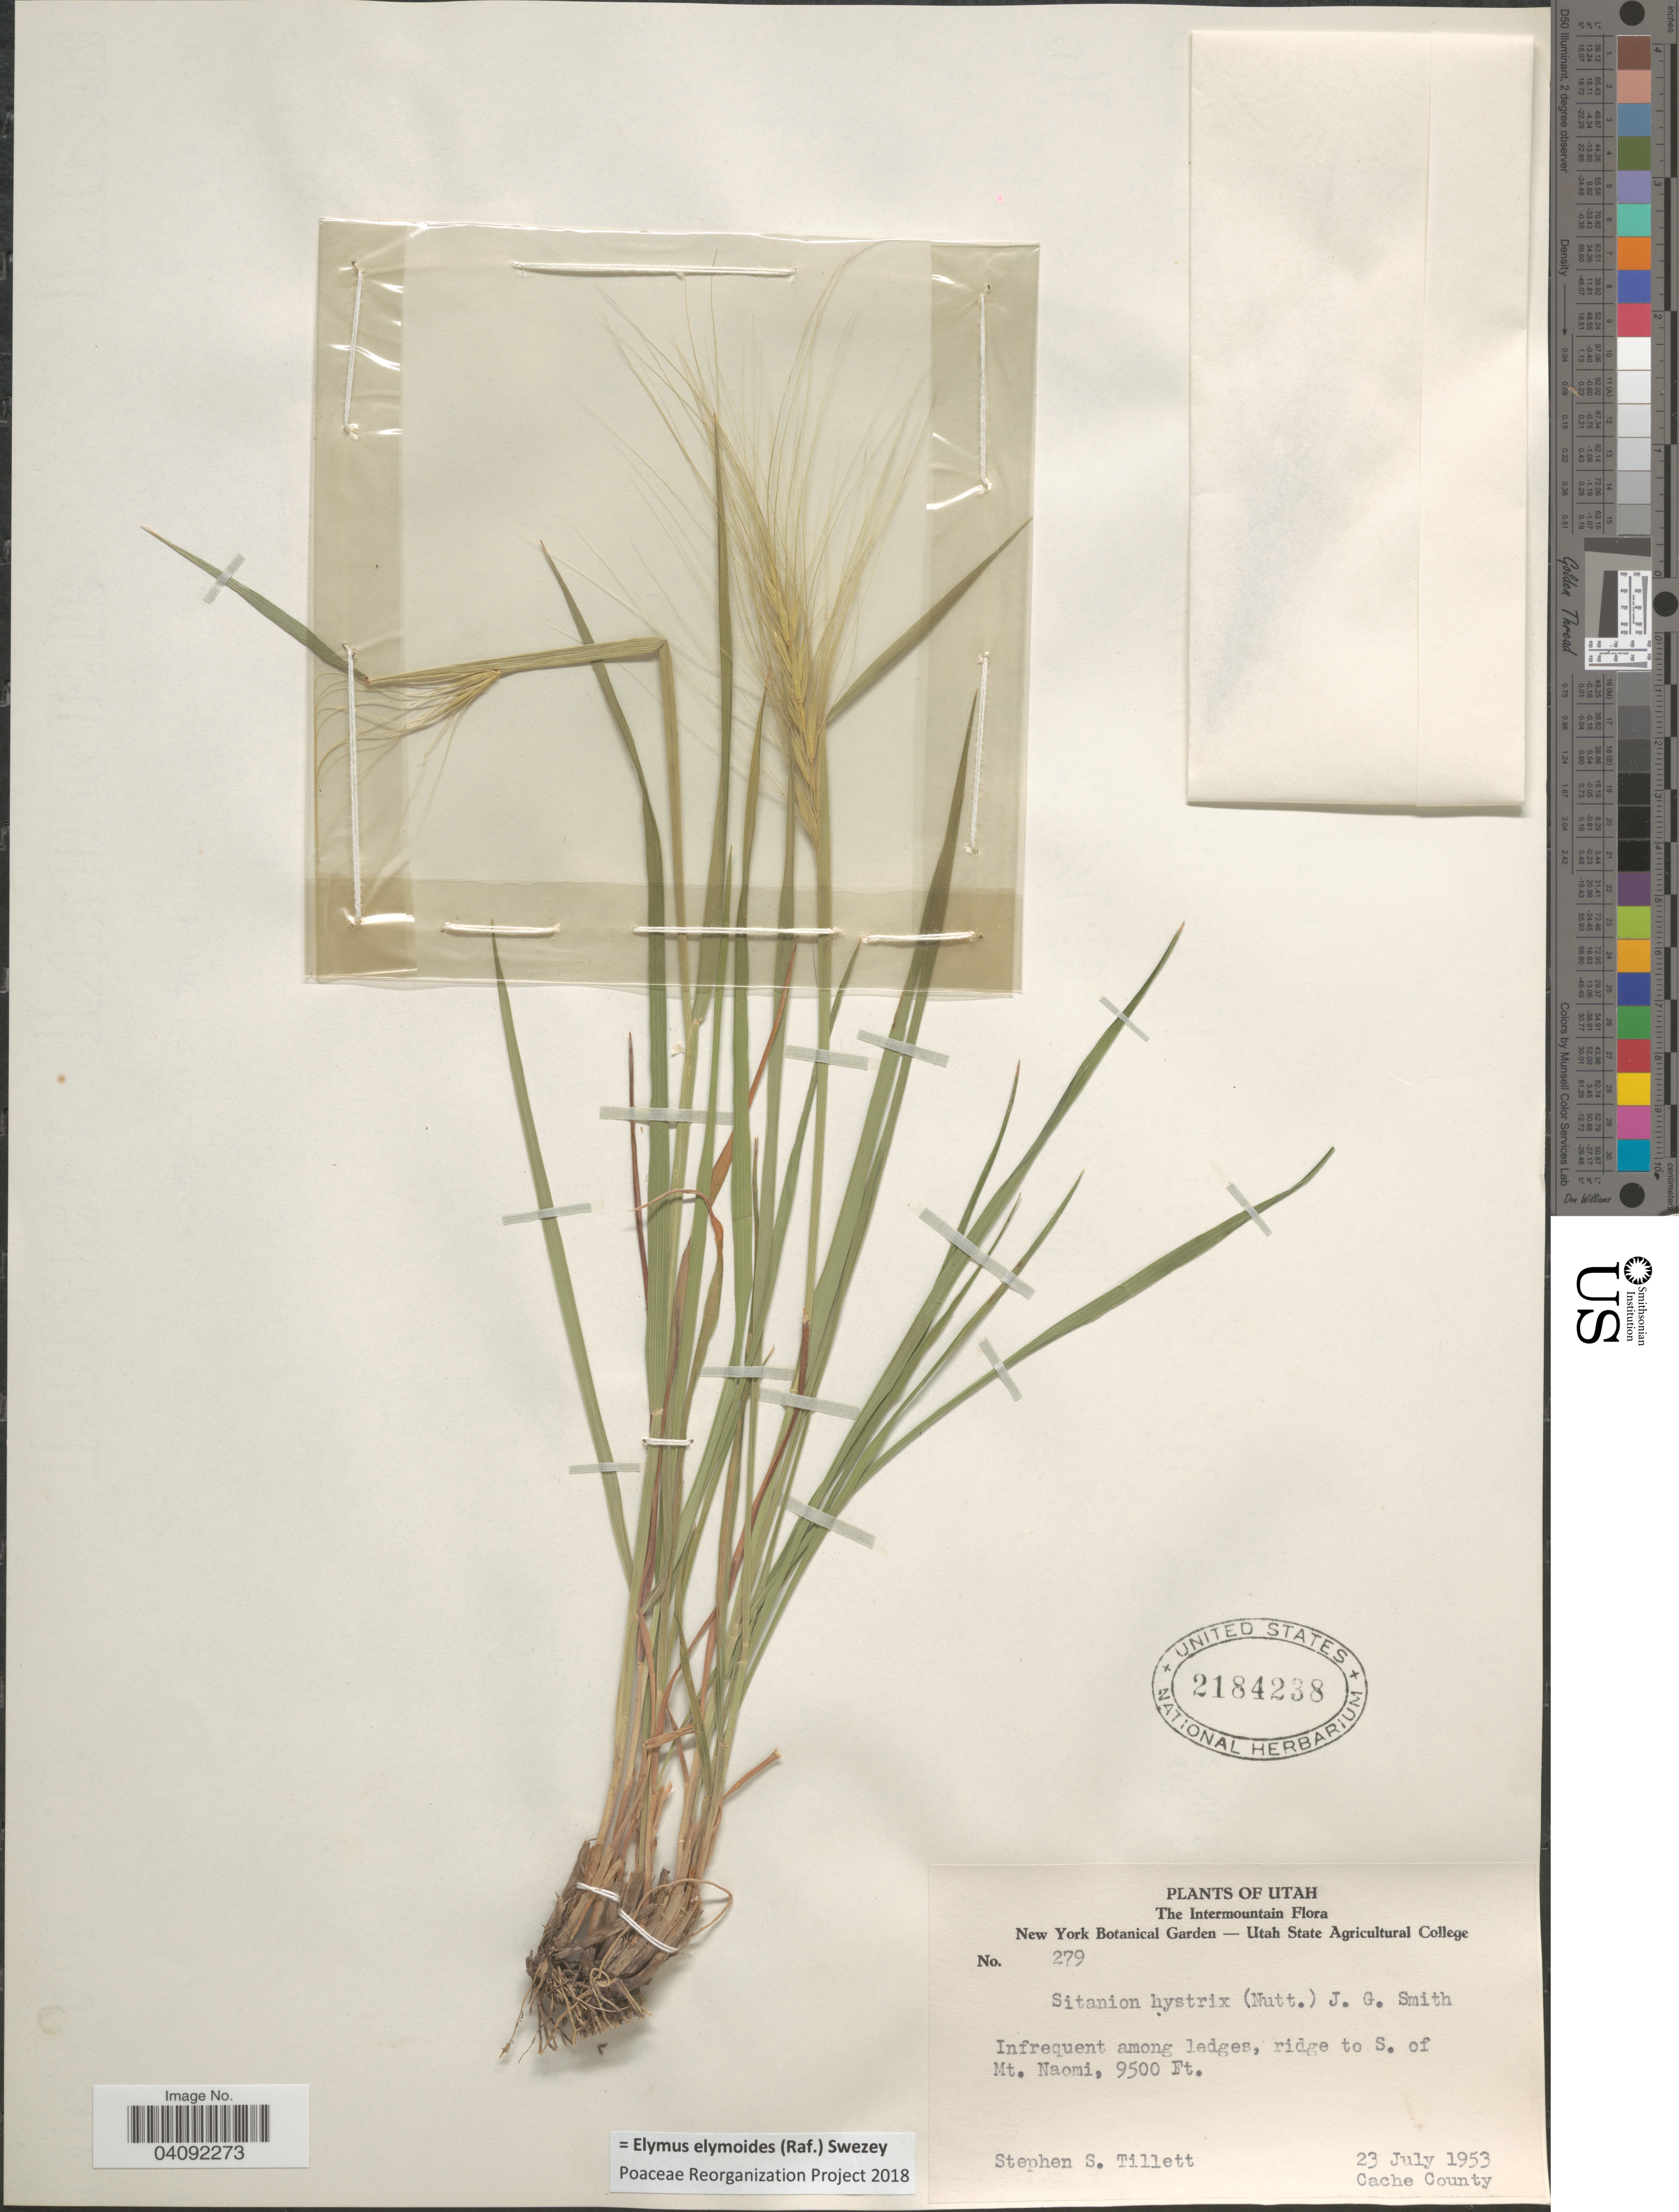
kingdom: Plantae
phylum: Tracheophyta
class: Liliopsida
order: Poales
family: Poaceae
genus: Elymus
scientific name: Elymus elymoides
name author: (Raf.) Swezey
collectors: S. S. Tillett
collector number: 279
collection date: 1953-07-23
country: United States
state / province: Utah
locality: The Intermountain. Infrequent among ledges, ridge to S. of Mt. Naomi. Cache County.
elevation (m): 2896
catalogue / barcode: US 2184238